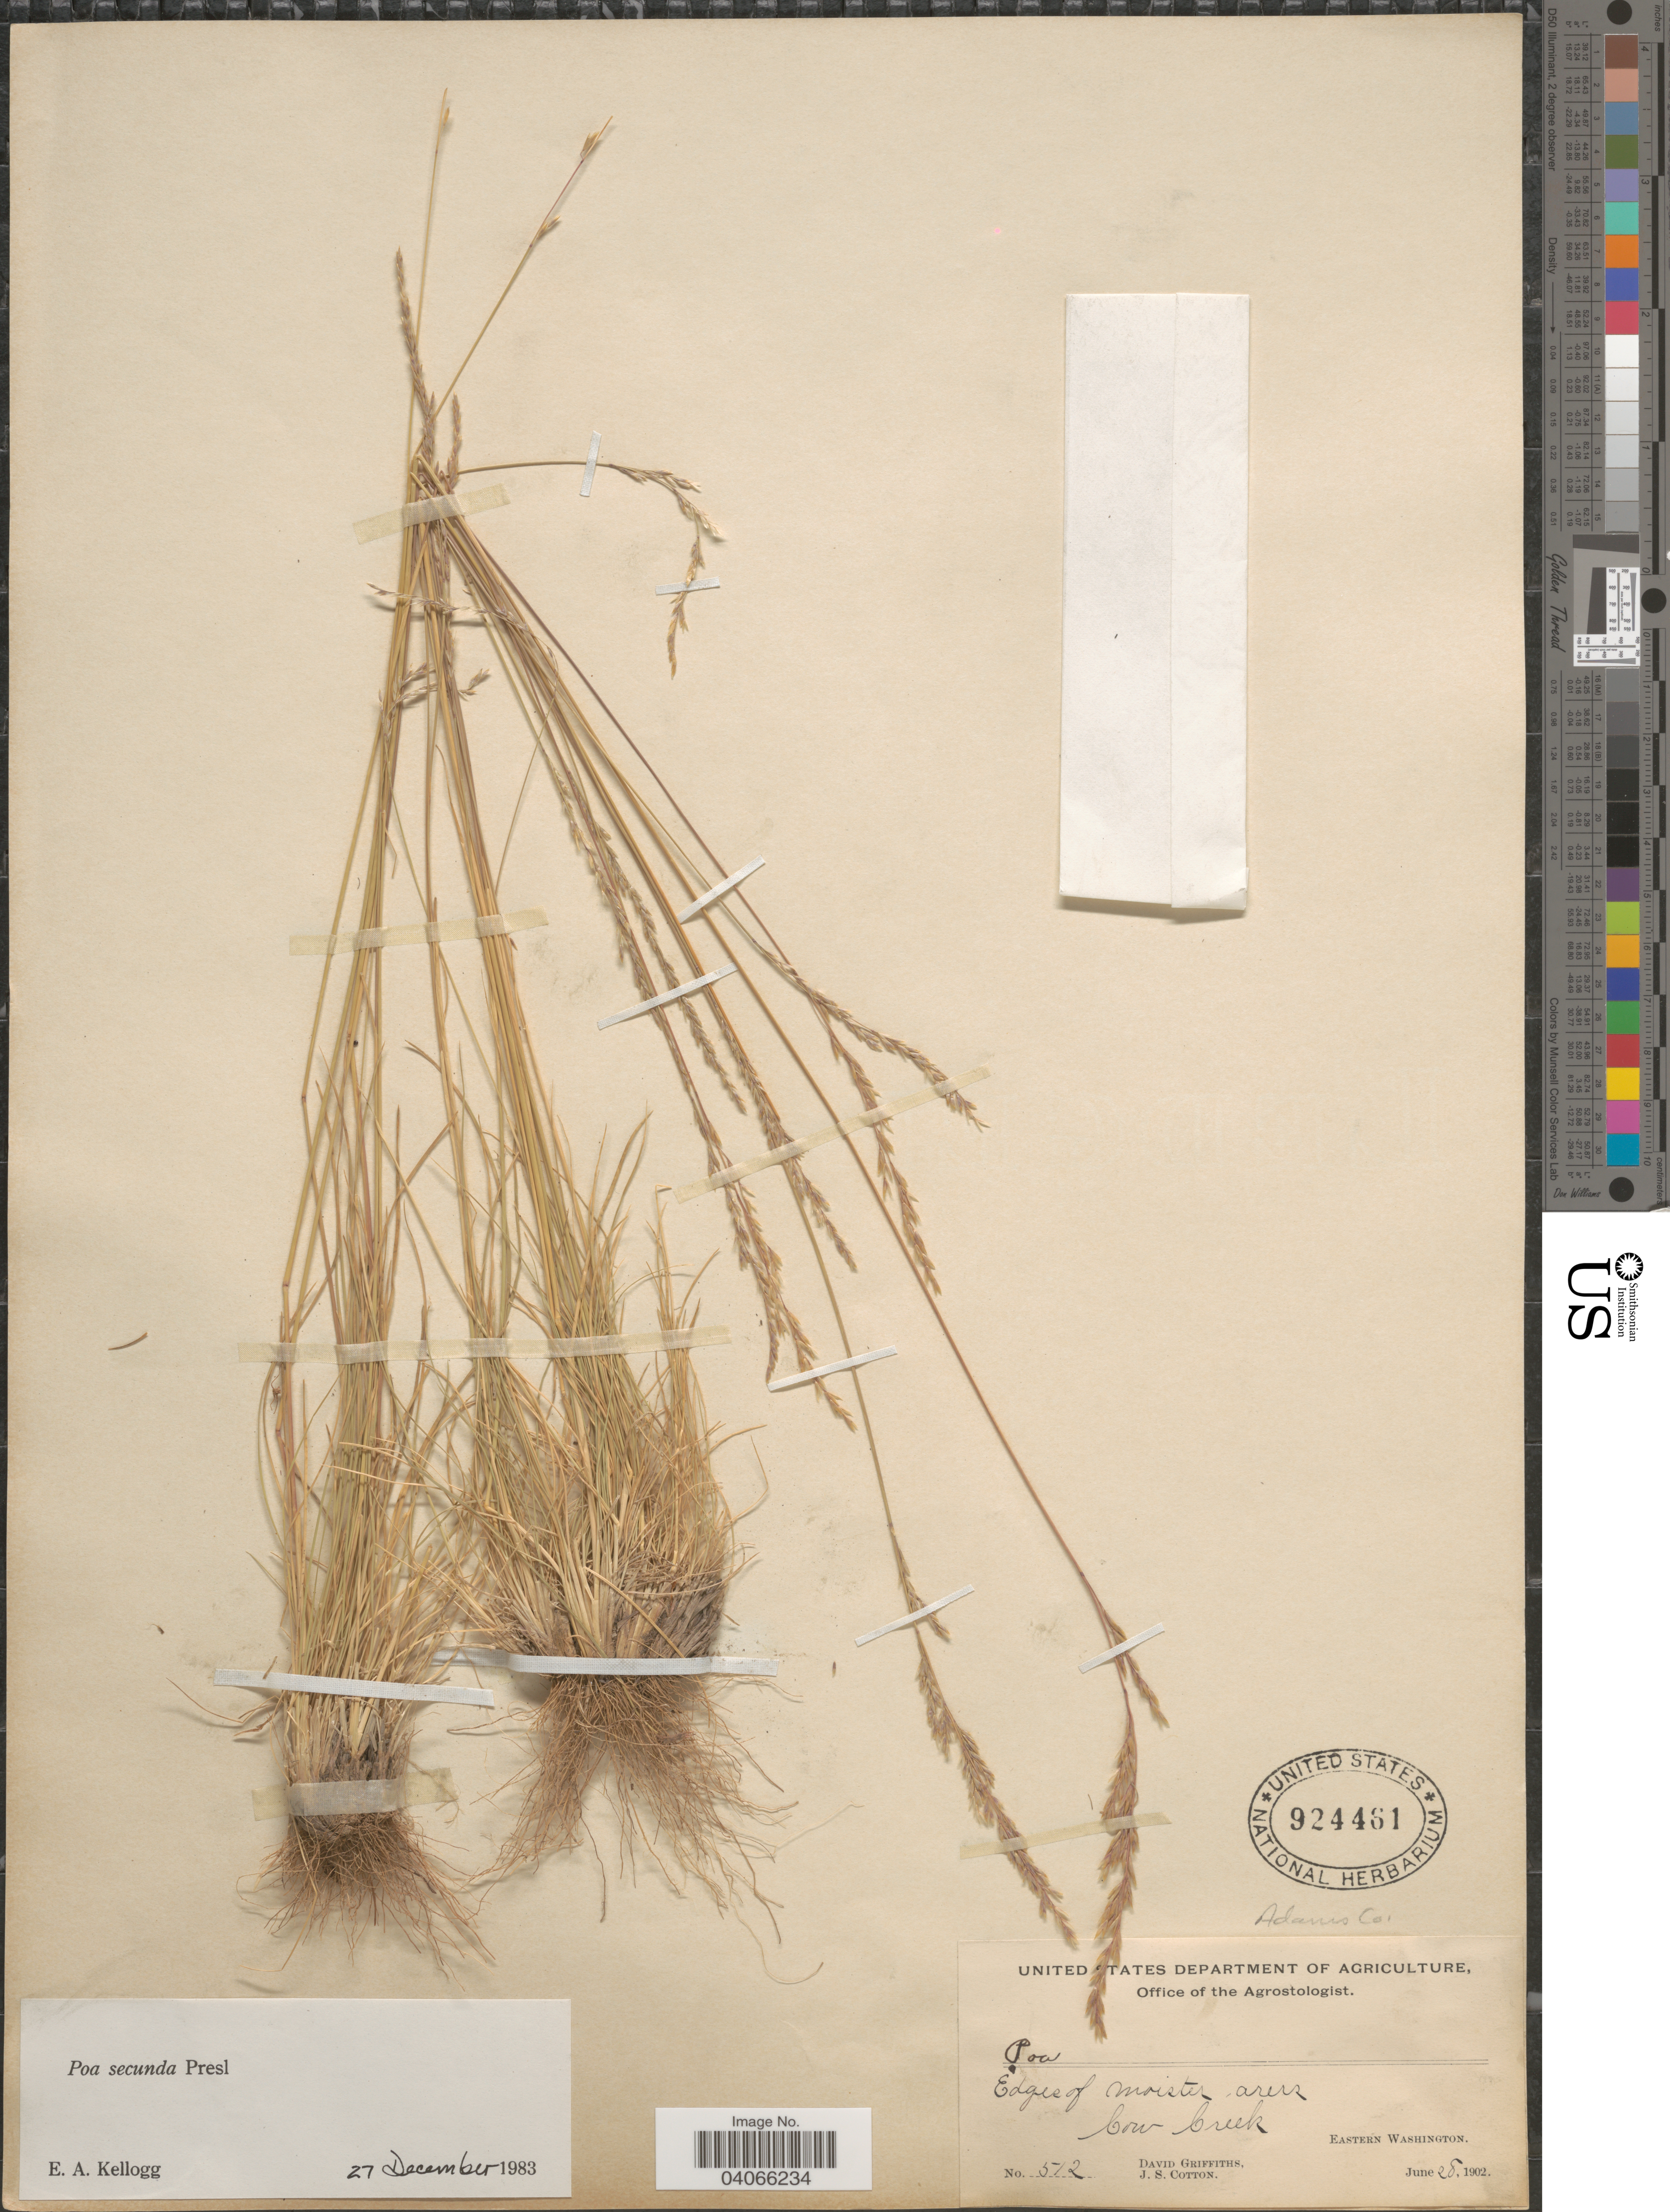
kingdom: Plantae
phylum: Tracheophyta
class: Liliopsida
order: Poales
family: Poaceae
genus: Poa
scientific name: Poa secunda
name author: J. Presl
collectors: D. Griffiths & J. S. Cotton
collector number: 512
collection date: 1902-06-28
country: United States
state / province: Washington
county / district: Adams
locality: Cow Creek. Eastern Washington. Adams Co.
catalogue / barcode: US 924461